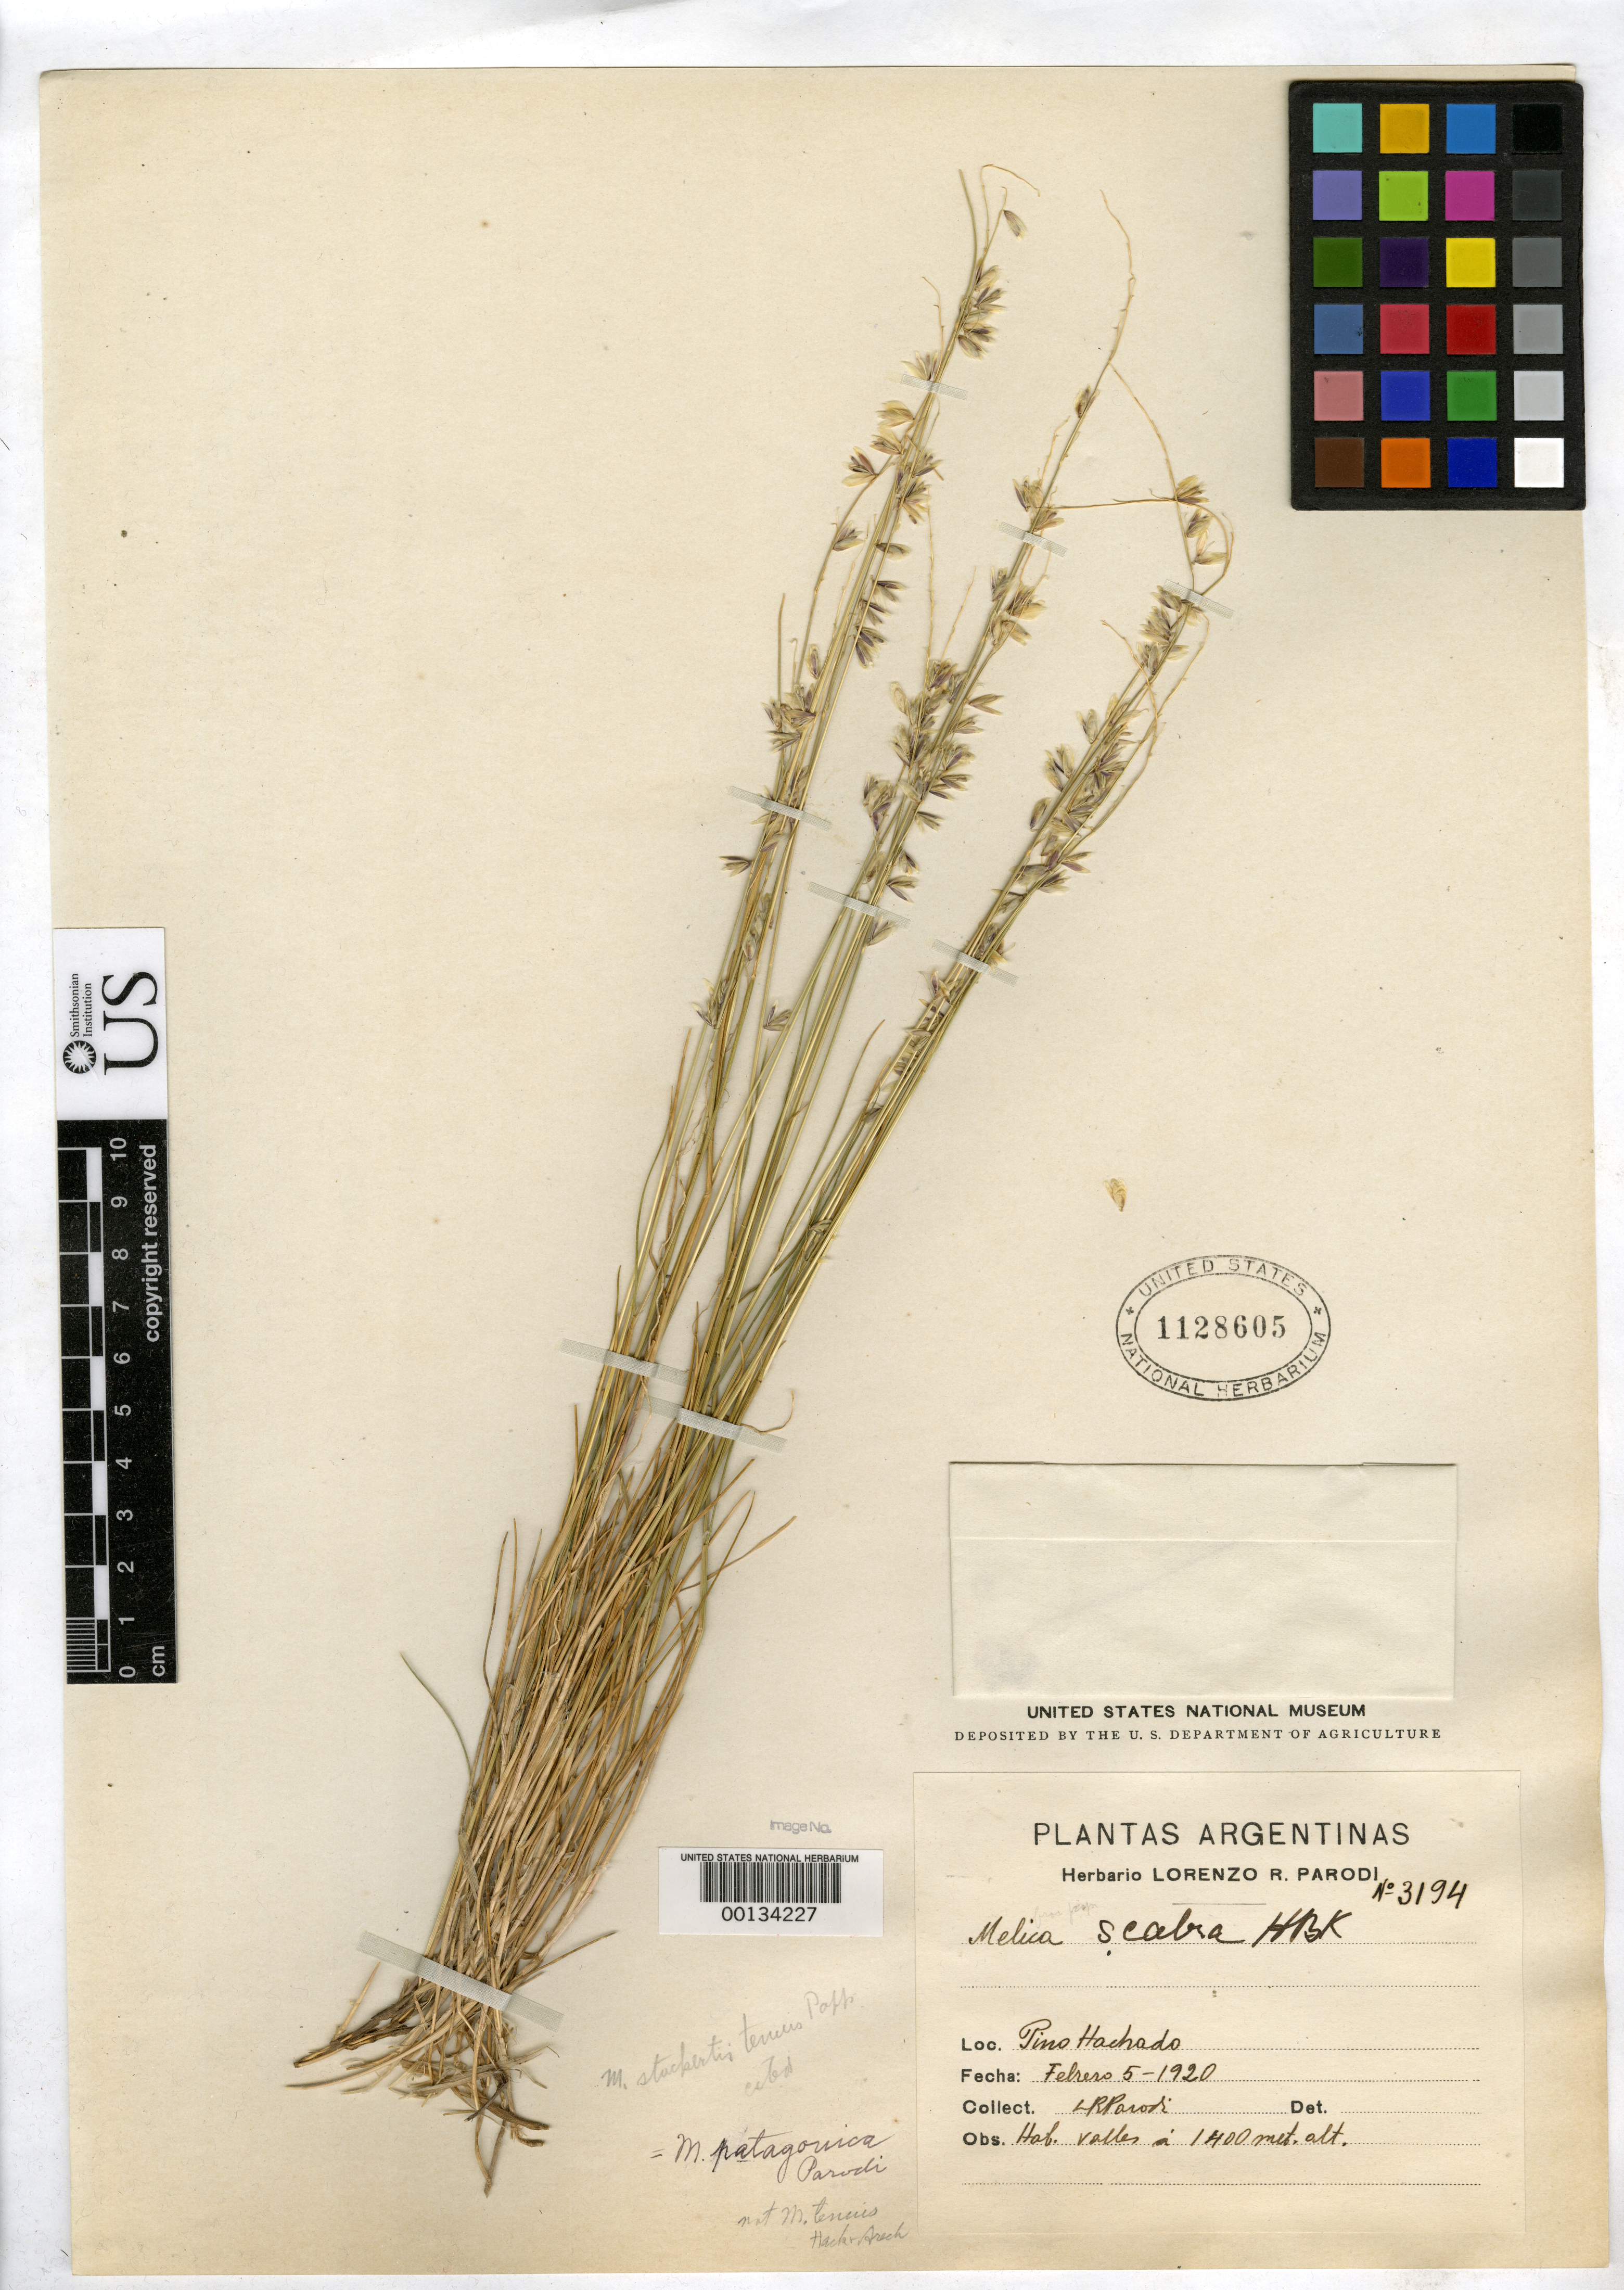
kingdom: Plantae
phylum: Tracheophyta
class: Liliopsida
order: Poales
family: Poaceae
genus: Melica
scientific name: Melica stuckertii var. tenuis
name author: Papp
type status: Isotype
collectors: L. R. Parodi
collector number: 3194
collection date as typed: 05 Feb 1920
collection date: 1920-02-05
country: Argentina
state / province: Neuquén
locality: Pino Hachado.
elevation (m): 1400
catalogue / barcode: US 1128605